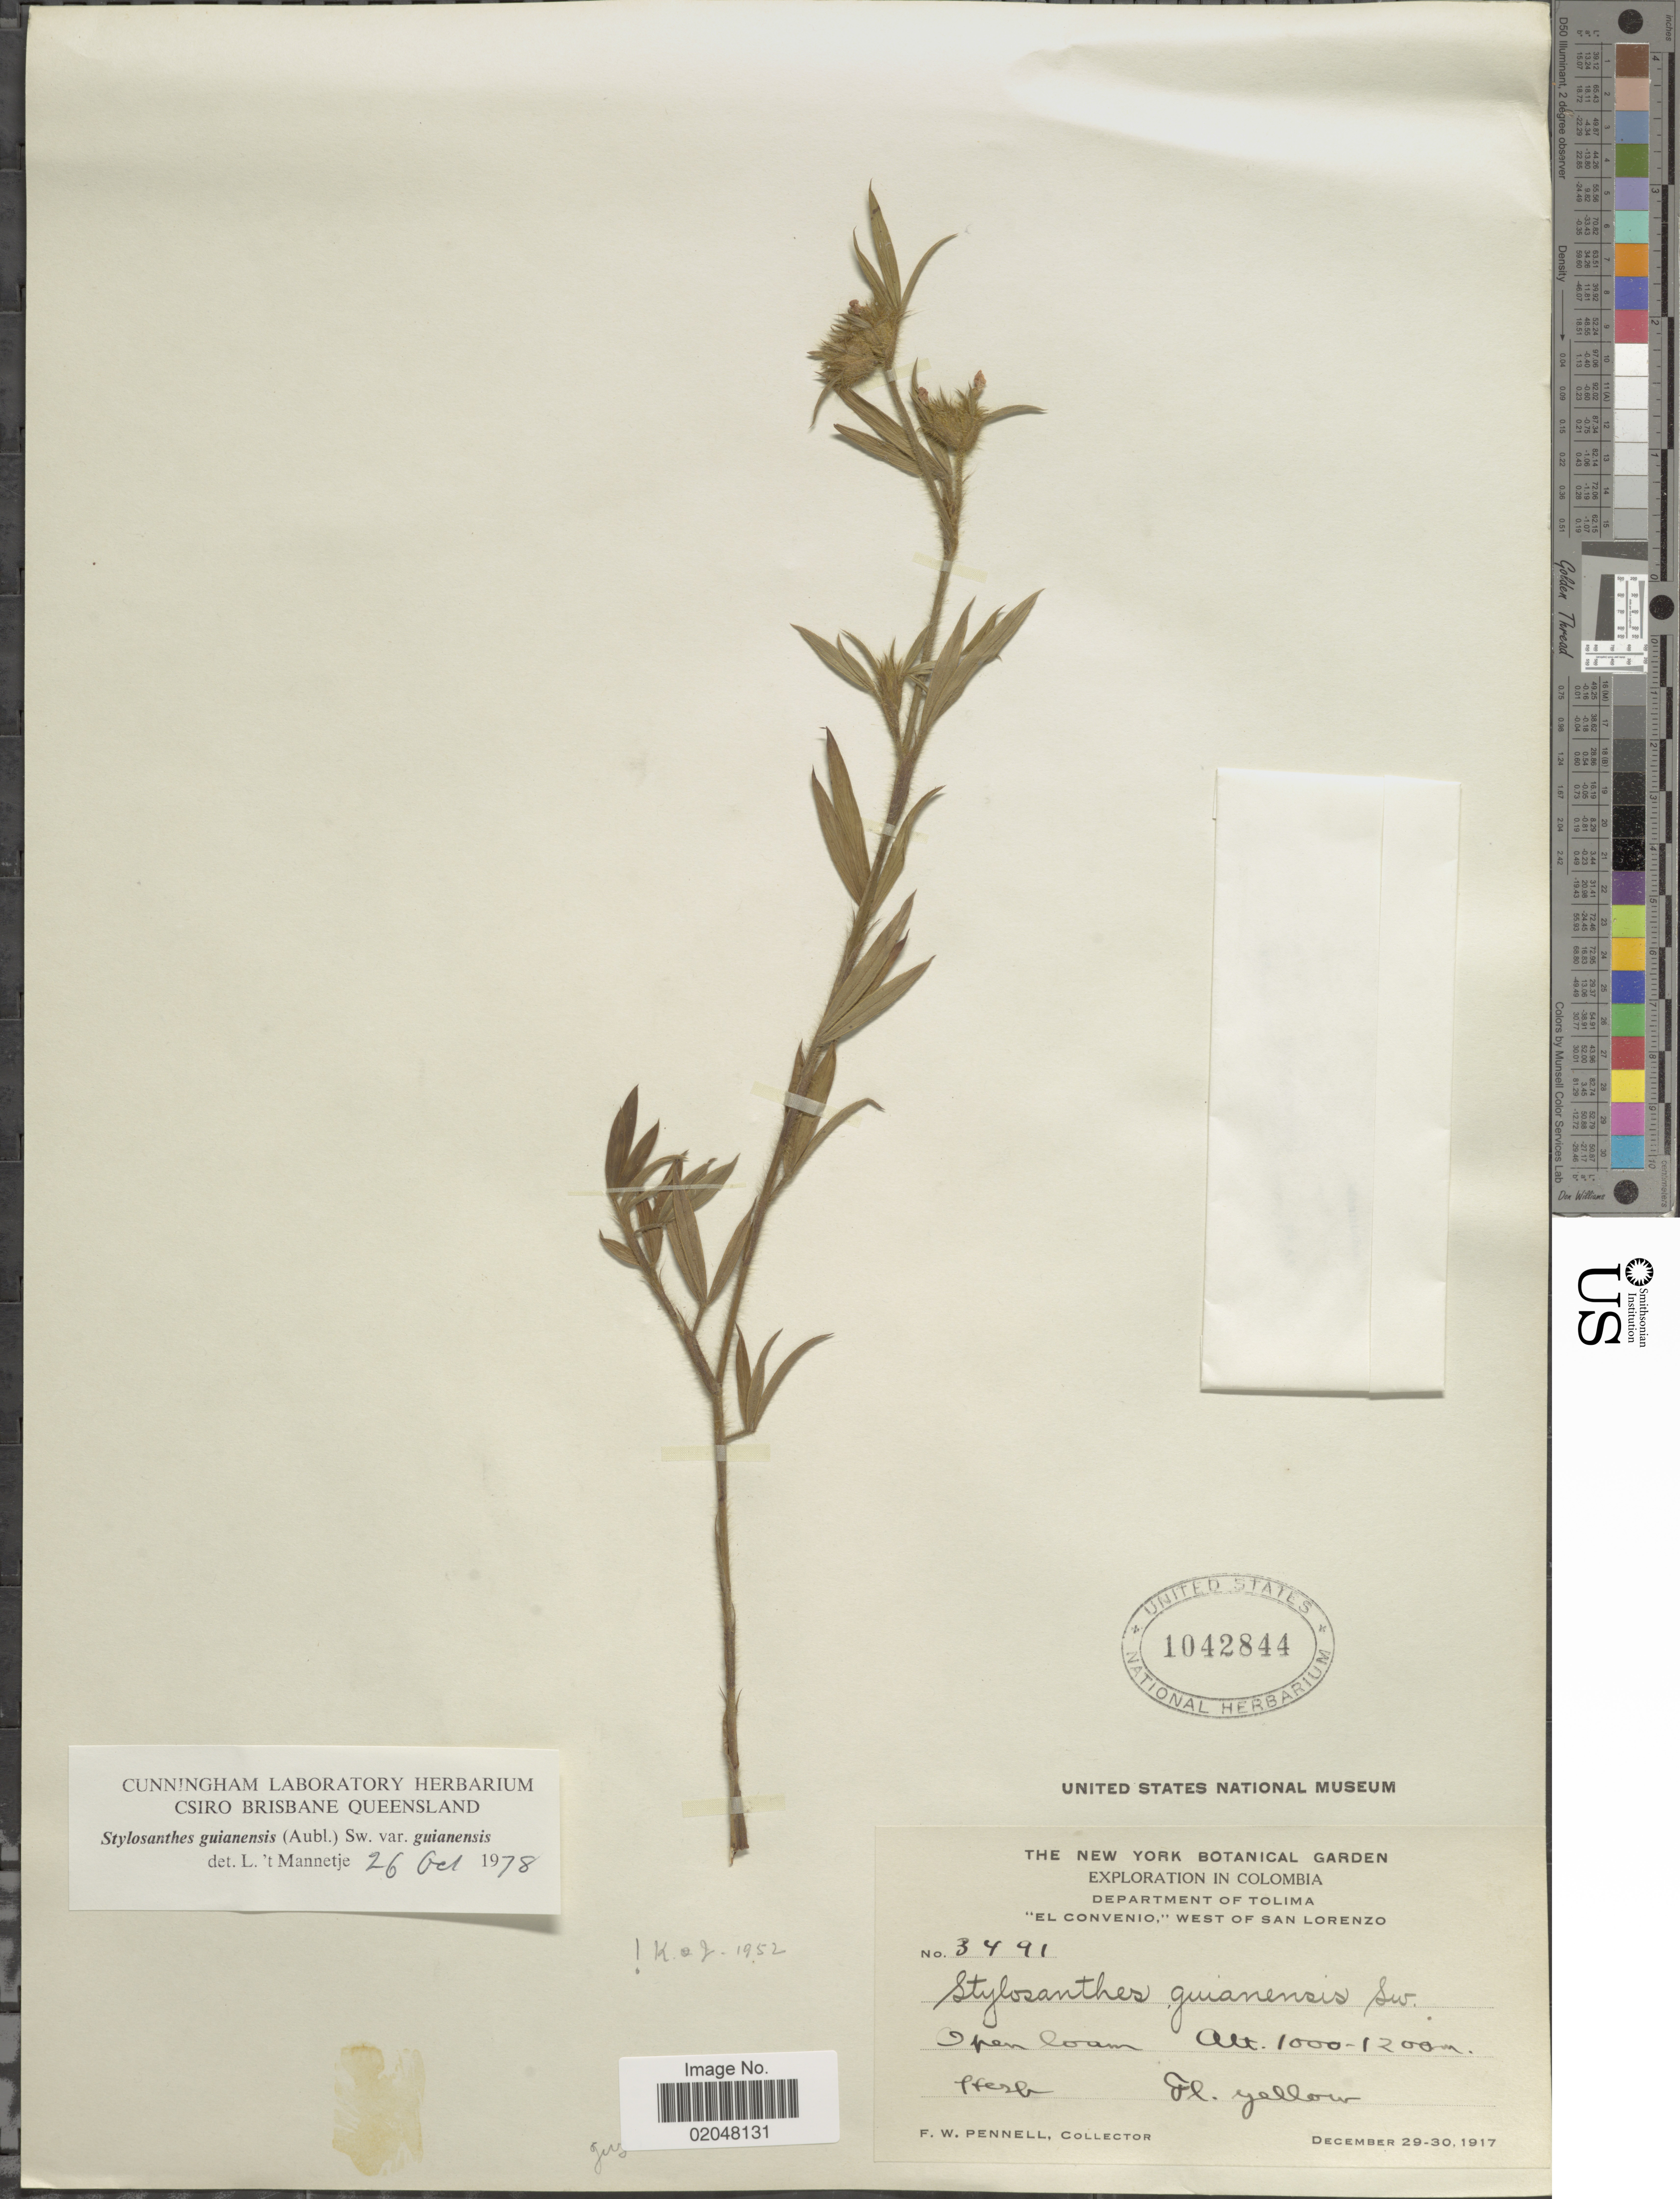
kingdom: Plantae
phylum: Tracheophyta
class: Magnoliopsida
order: Fabales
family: Fabaceae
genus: Stylosanthes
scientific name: Stylosanthes guianensis var. guianensis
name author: (Aubl.) Sw.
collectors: F. W. Pennell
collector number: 3491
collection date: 1917-12-29/1917-12-30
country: Colombia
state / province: Tolima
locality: El Convenio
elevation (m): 1000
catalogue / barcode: US 1042844